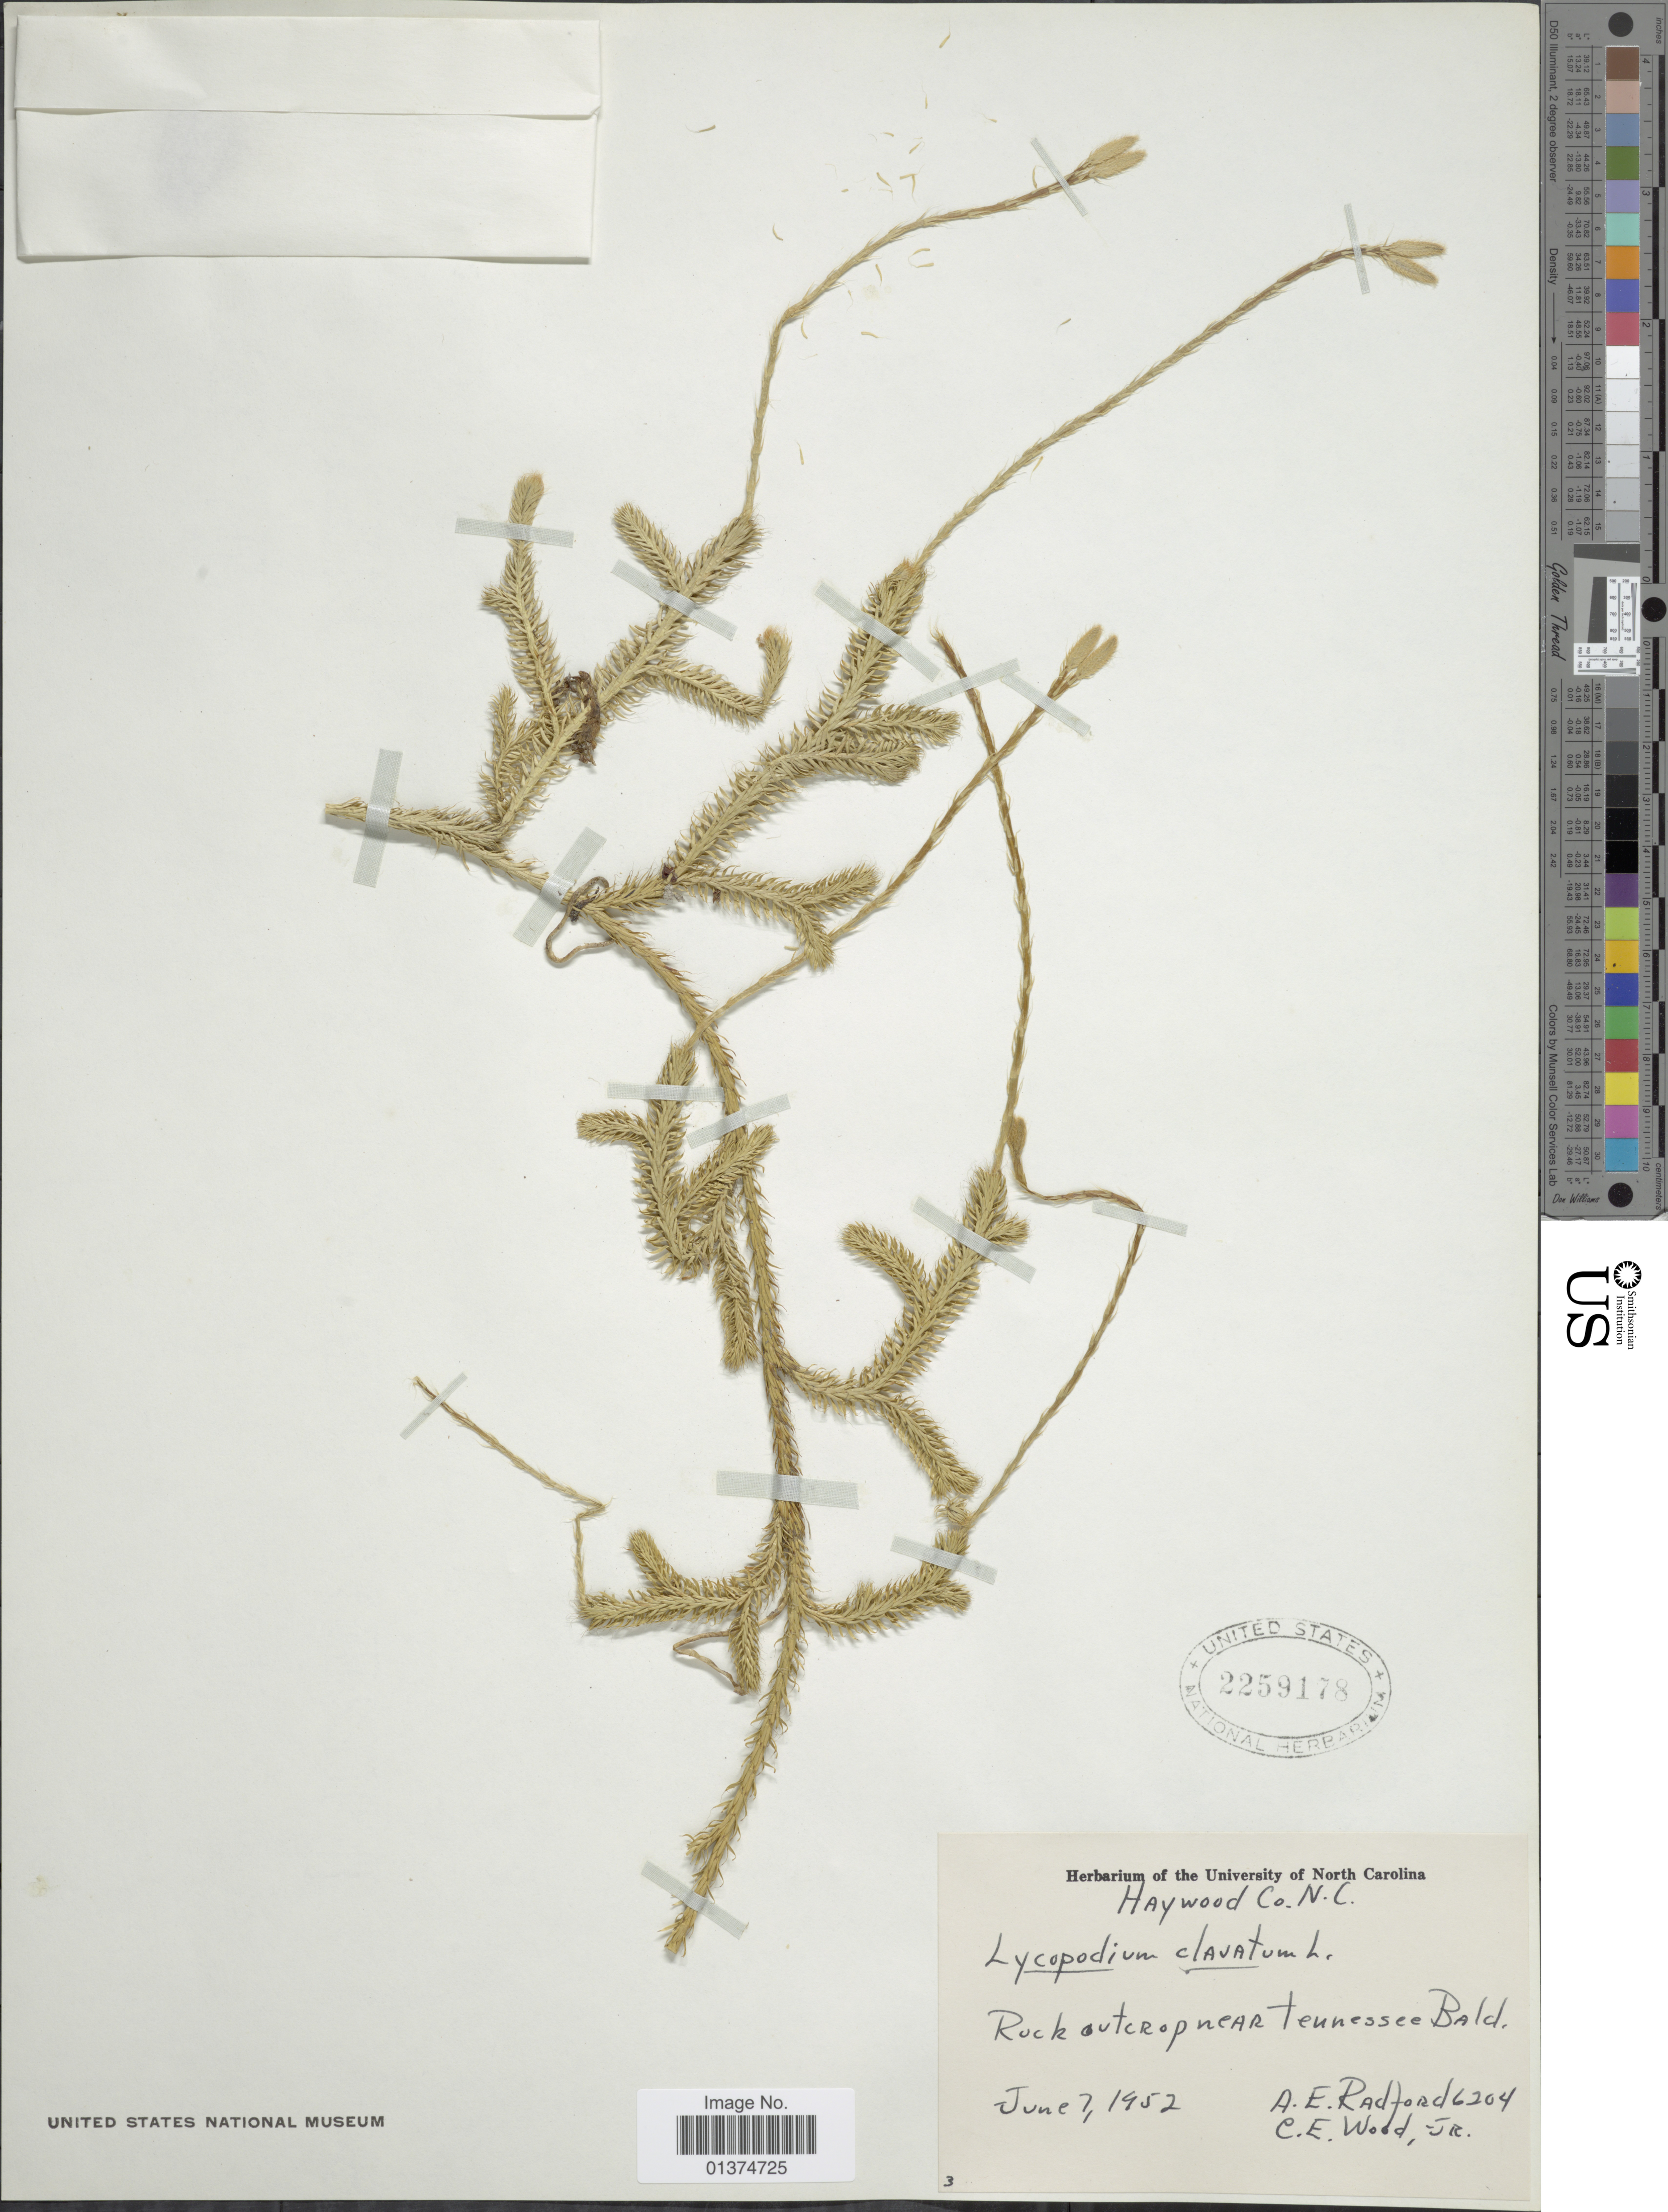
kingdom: Plantae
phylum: Tracheophyta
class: Lycopodiopsida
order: Lycopodiales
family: Lycopodiaceae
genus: Lycopodium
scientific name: Lycopodium clavatum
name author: L.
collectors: A. E. Radford & C. Wood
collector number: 6204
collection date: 1952-06-07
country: United States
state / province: Tennessee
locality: Haywood Co. N.C., Rock outcrop near Tennessee Bald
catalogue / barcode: US 2259178